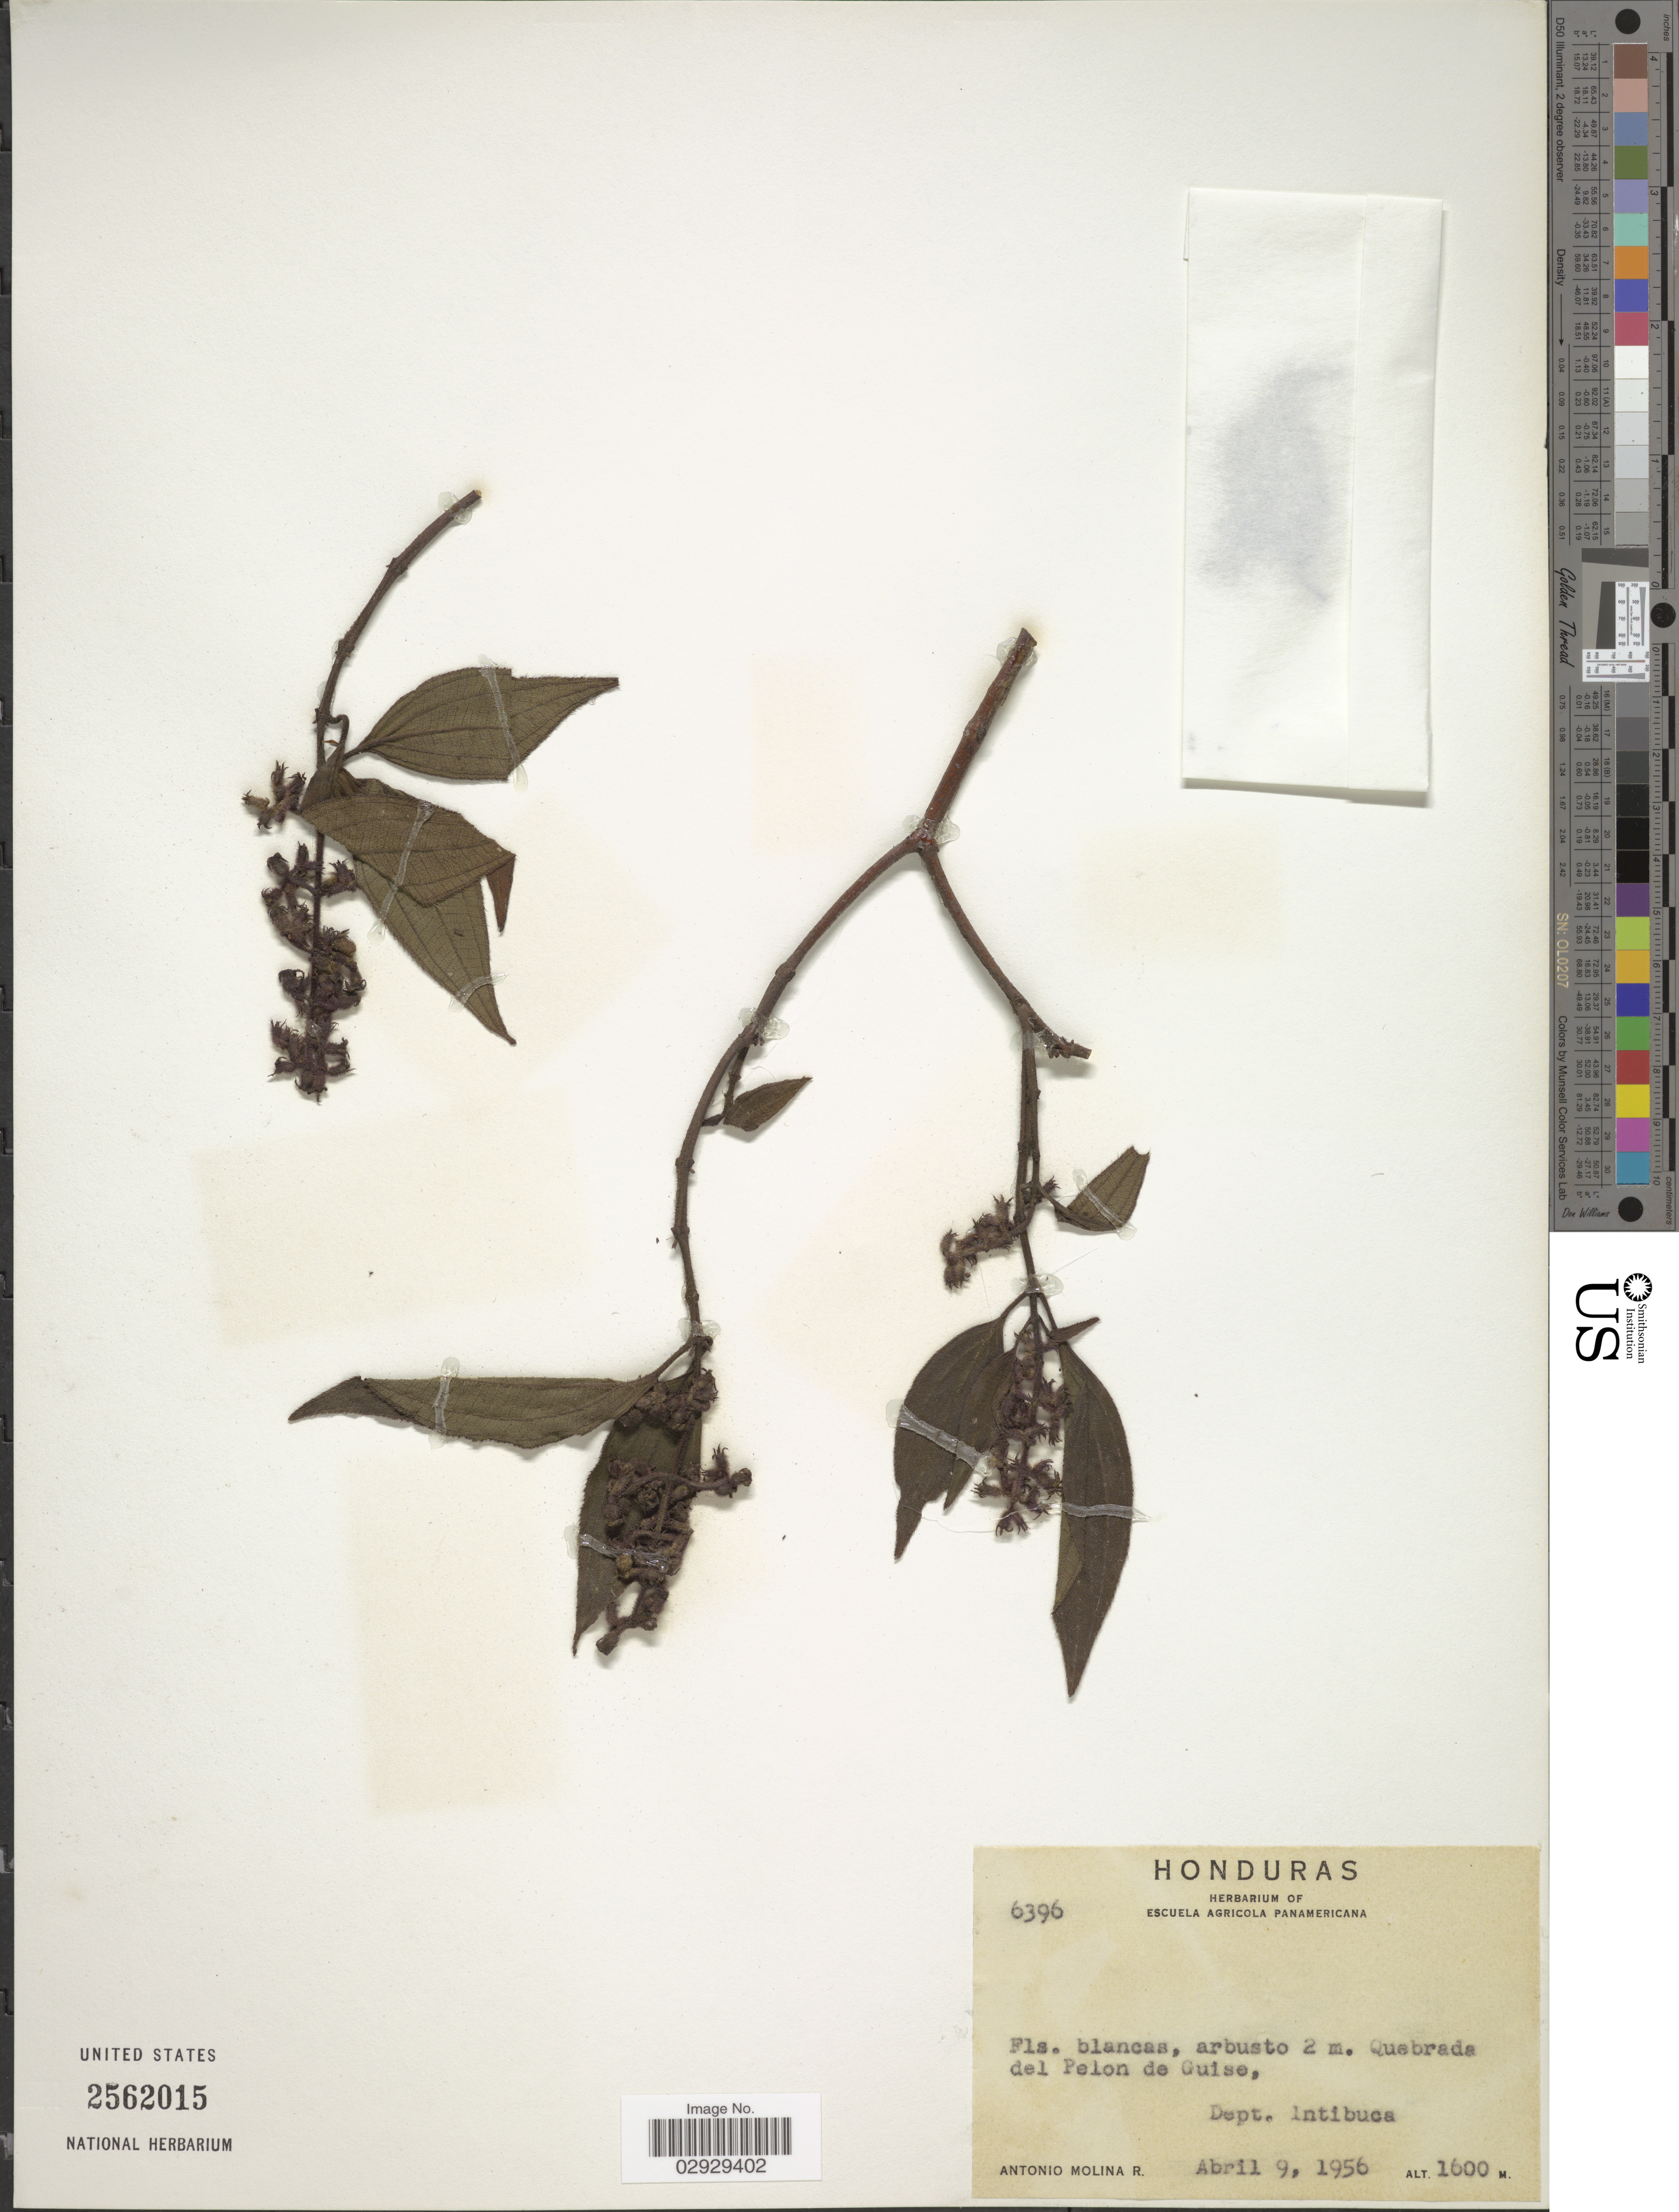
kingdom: Plantae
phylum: Tracheophyta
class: Magnoliopsida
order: Myrtales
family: Melastomataceae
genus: Leandra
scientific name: Leandra sp.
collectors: A. Molina R.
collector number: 6396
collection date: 1956-04-09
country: Honduras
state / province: Intibuca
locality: Quebrada del Pelon de Guise, Dept. Intibuca.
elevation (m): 1600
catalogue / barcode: US 2562015